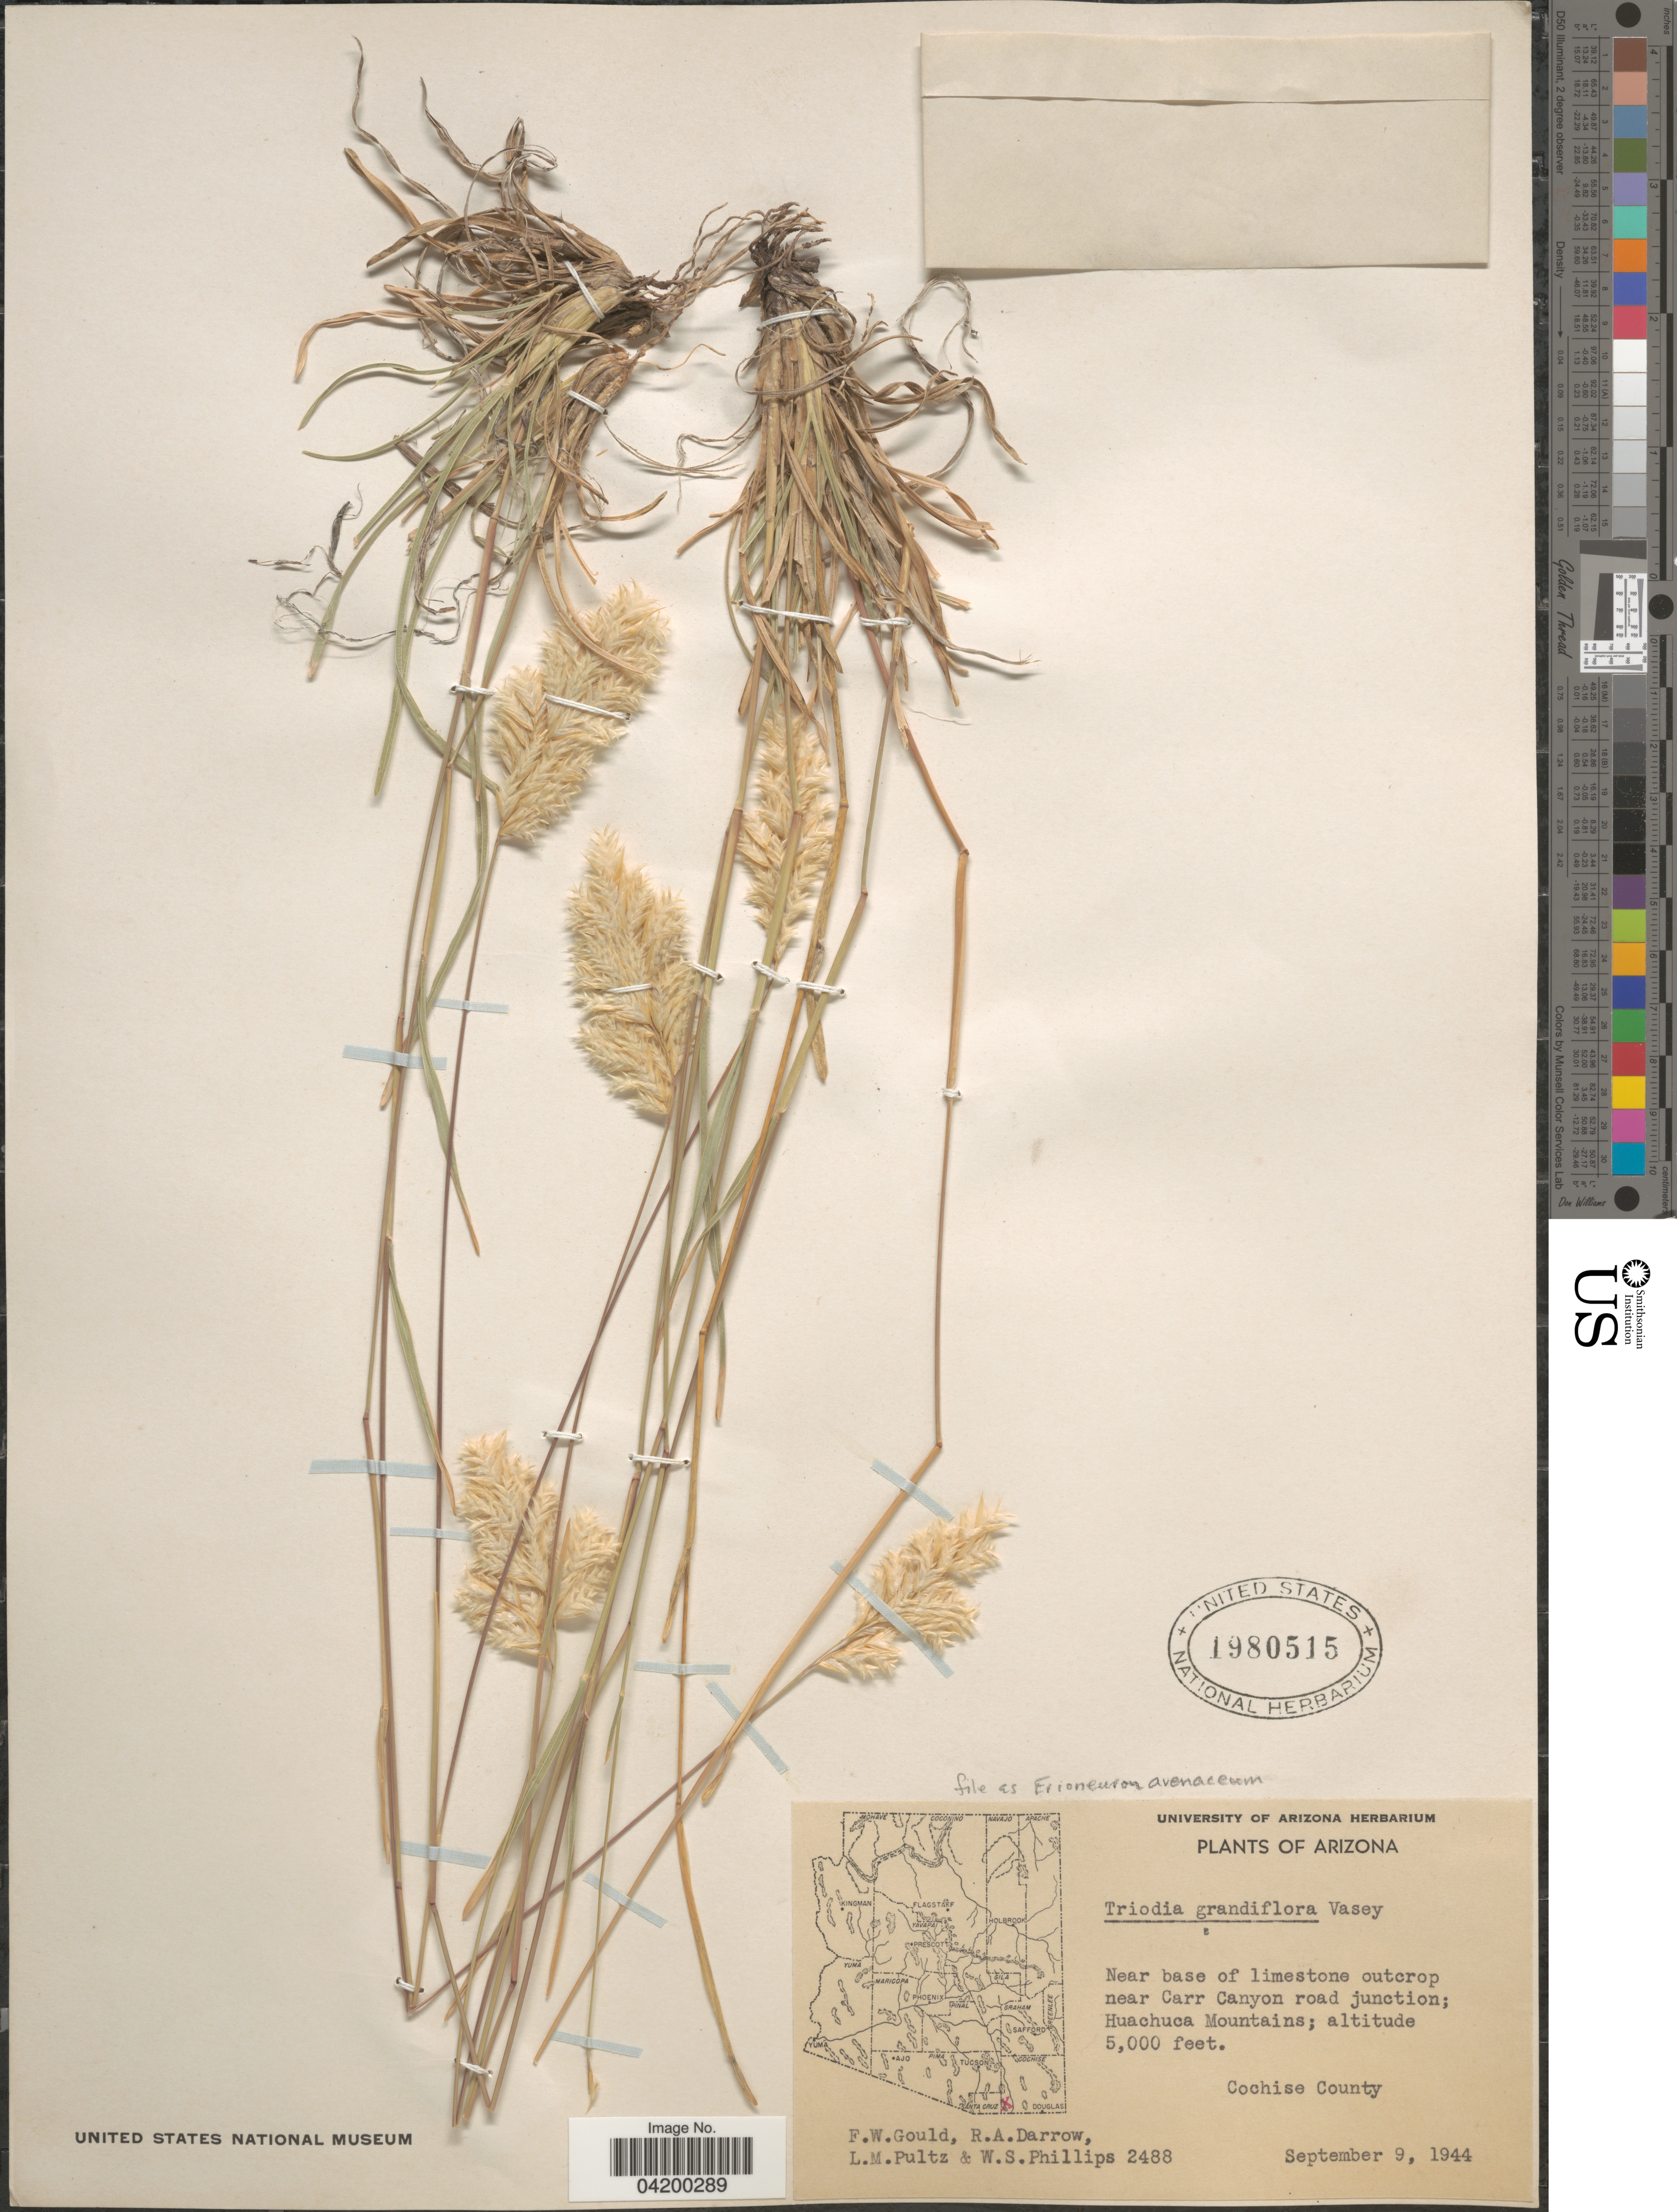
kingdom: Plantae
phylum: Tracheophyta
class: Liliopsida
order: Poales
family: Poaceae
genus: Erioneuron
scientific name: Erioneuron avenaceum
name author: (Kunth) Tateoka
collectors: F. W. Gould, R. A. Darrow, L. Pultz & W. S. Phillips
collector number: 2488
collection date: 1944-09-09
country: United States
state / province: Arizona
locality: Near base of limestone outcrop near Carr Canyon road junction; Huachuca Mountains. Cochise County.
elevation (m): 1524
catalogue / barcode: US 1980515